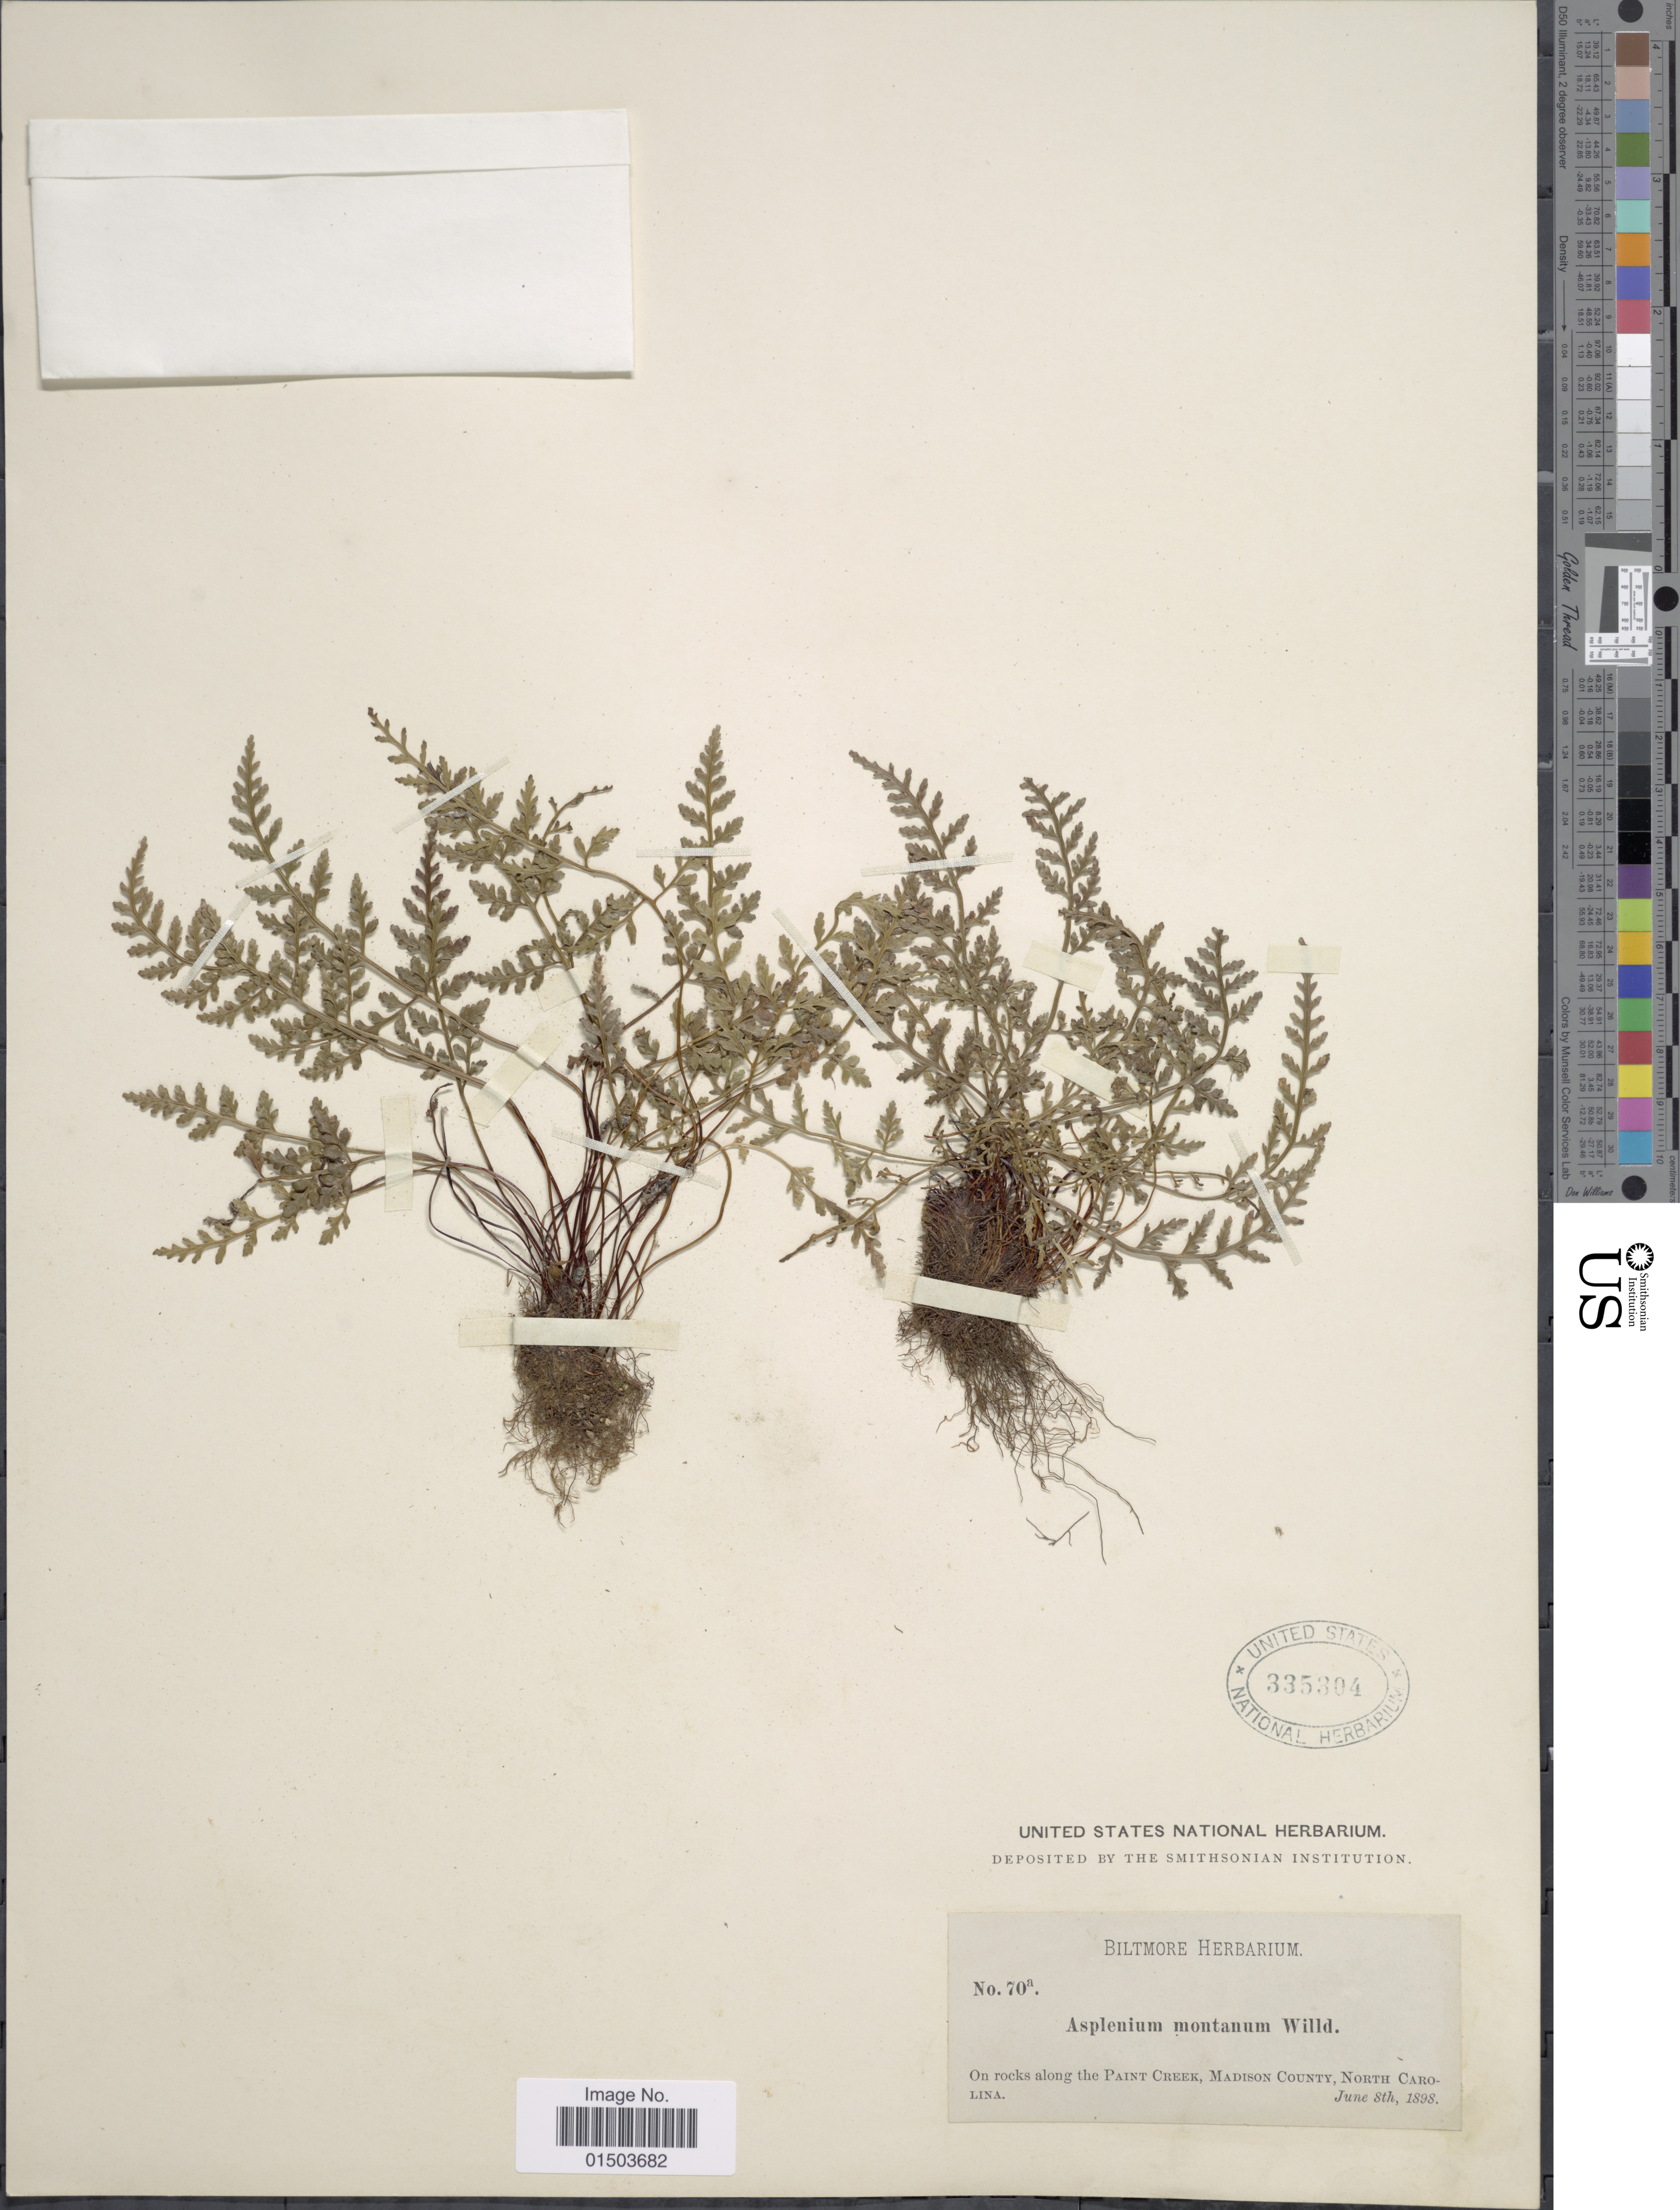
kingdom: Plantae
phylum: Tracheophyta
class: Polypodiopsida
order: Polypodiales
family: Aspleniaceae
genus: Asplenium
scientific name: Asplenium montanum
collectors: ex herb. Biltmore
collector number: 70a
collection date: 1898-06-08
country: United States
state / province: North Carolina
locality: On rocks along the Paint Creek, Madison County.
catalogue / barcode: US 335304